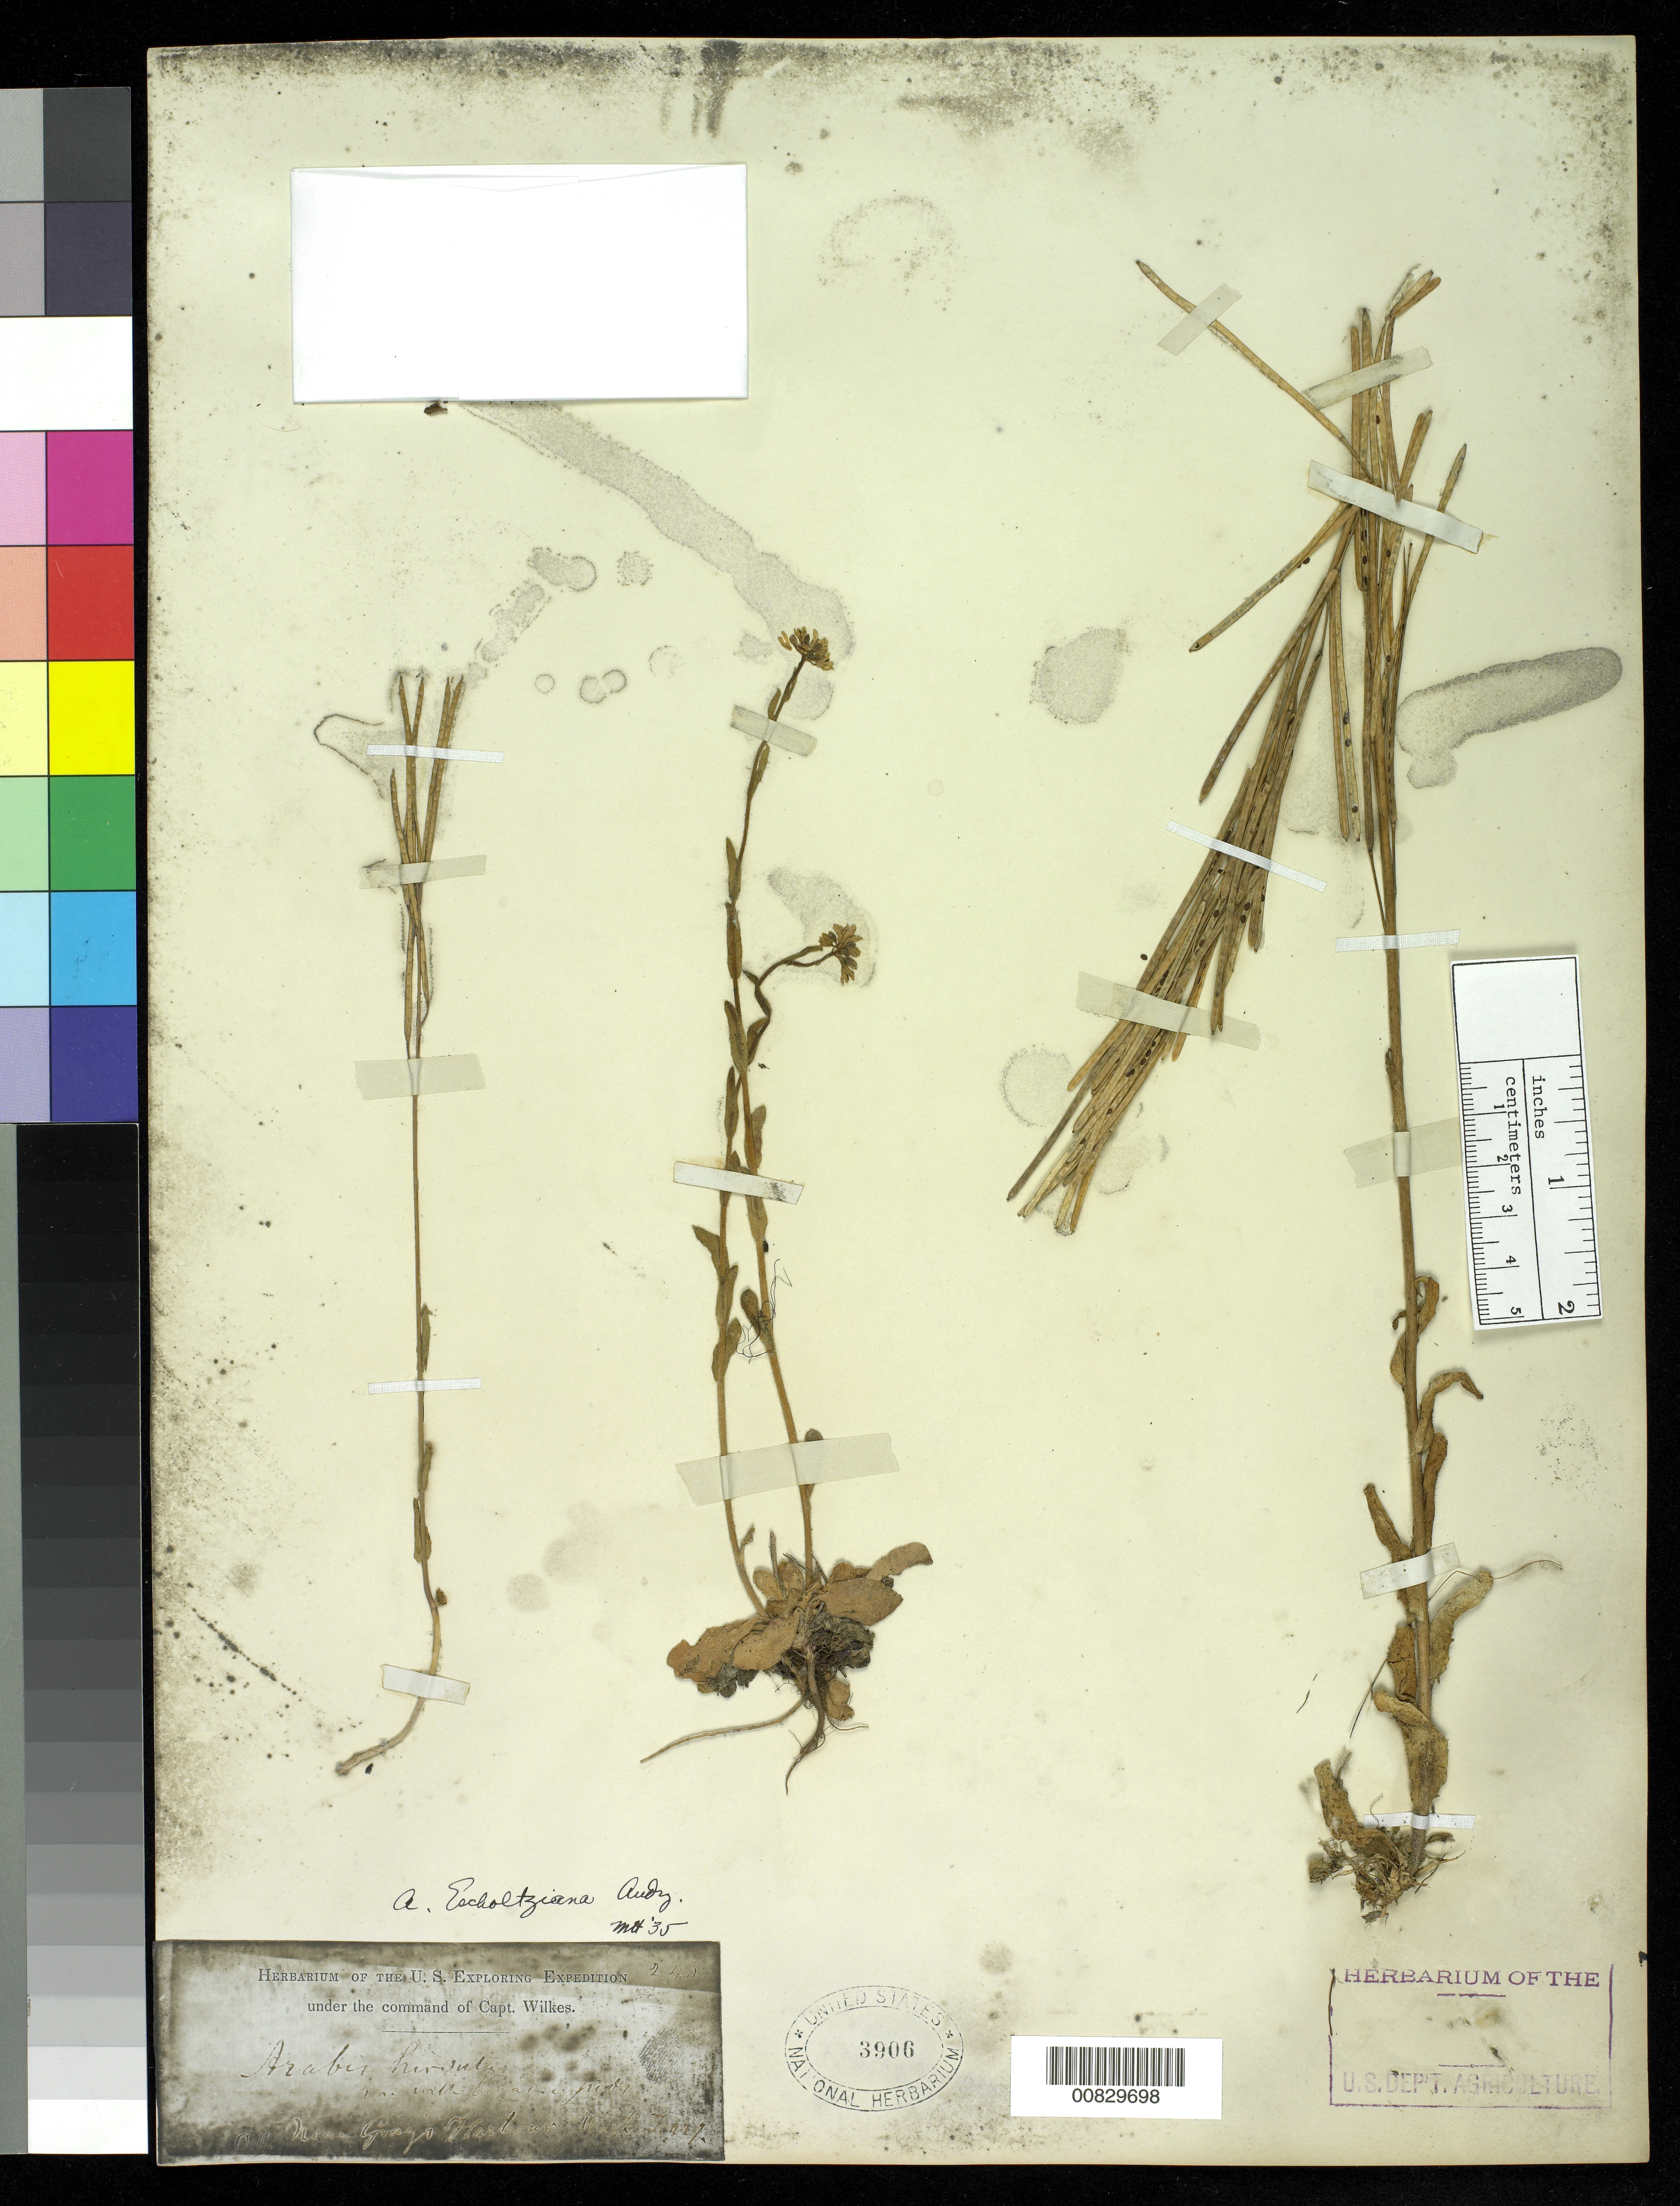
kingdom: Plantae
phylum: Tracheophyta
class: Magnoliopsida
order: Brassicales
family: Brassicaceae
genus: Arabis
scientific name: Arabis hirsuta var. eschscholtziana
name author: (Andrz. ex Ledeb.) Rollins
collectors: Wilkes Explor. Exped.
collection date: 1838/1842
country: United States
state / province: Washington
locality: near Gray's Harbor Wash. Terr.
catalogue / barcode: US 3906